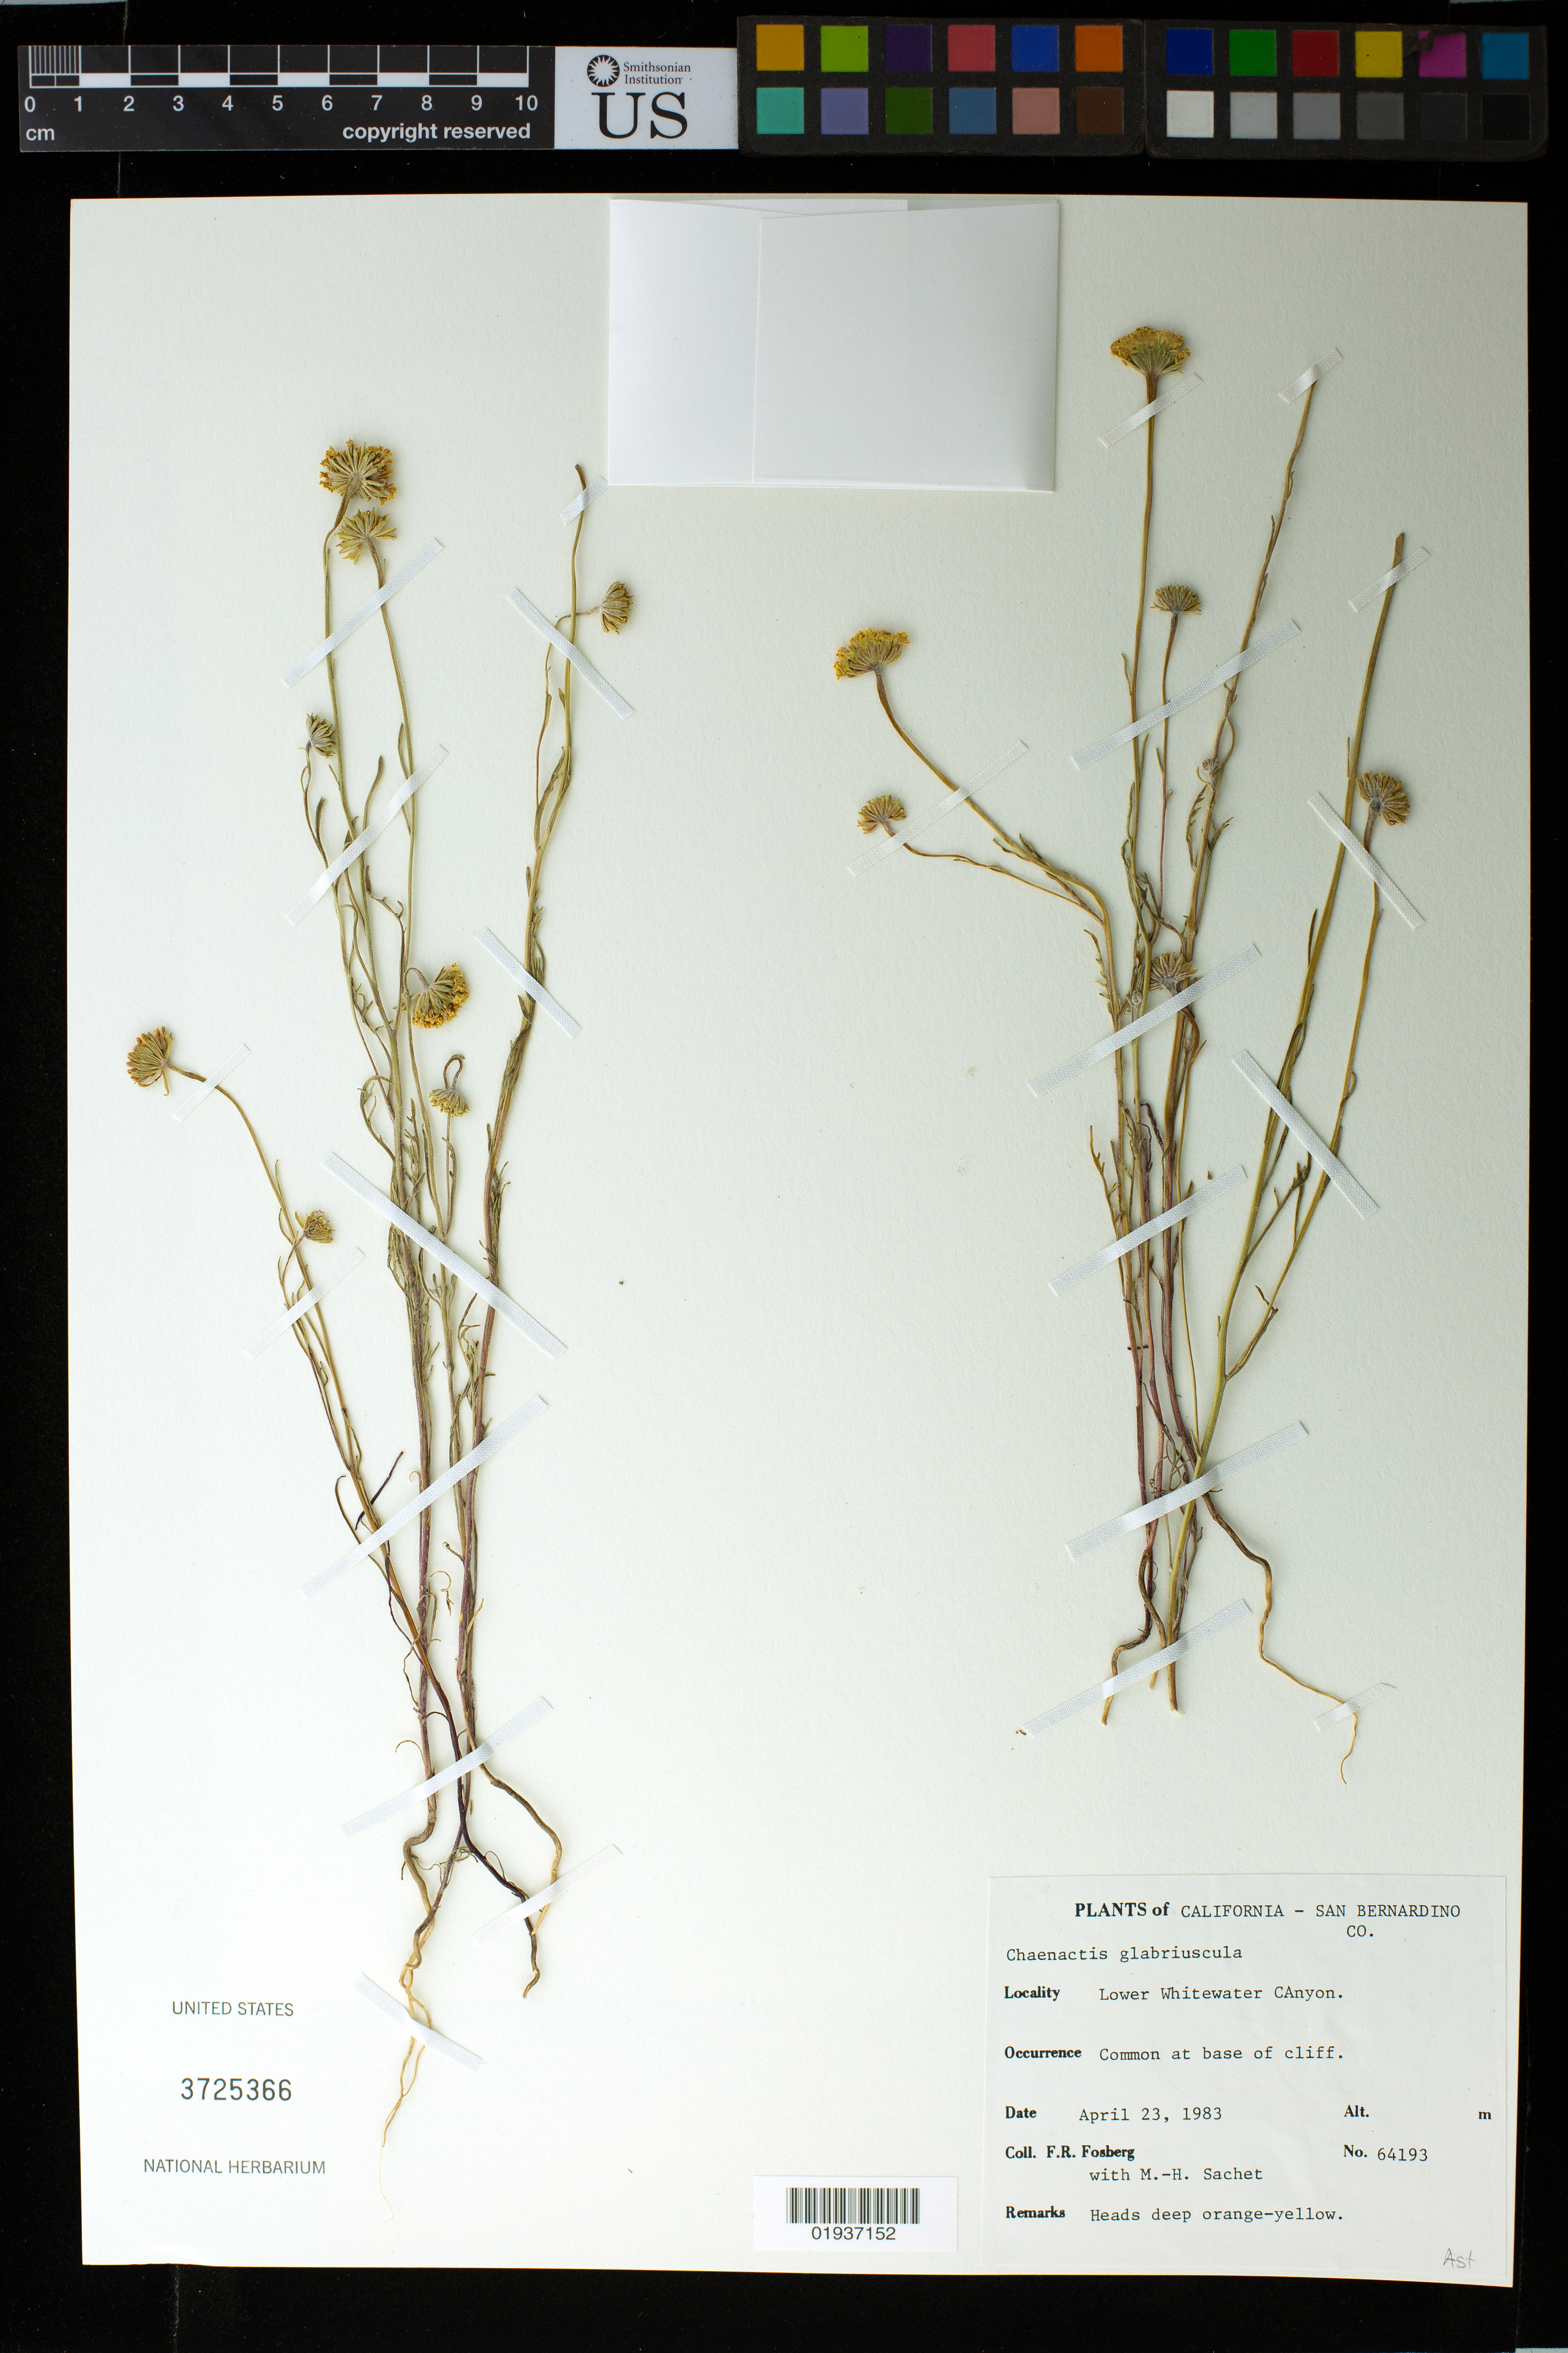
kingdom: Plantae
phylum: Tracheophyta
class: Magnoliopsida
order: Asterales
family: Asteraceae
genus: Chaenactis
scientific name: Chaenactis glabriuscula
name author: DC.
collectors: F. R. Fosberg & M.-H. Sachet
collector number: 64193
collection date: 1983-04-23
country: United States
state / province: California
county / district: San Bernardino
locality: Lower Whitewater Canyon.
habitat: Base of cliff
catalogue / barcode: US 3725366